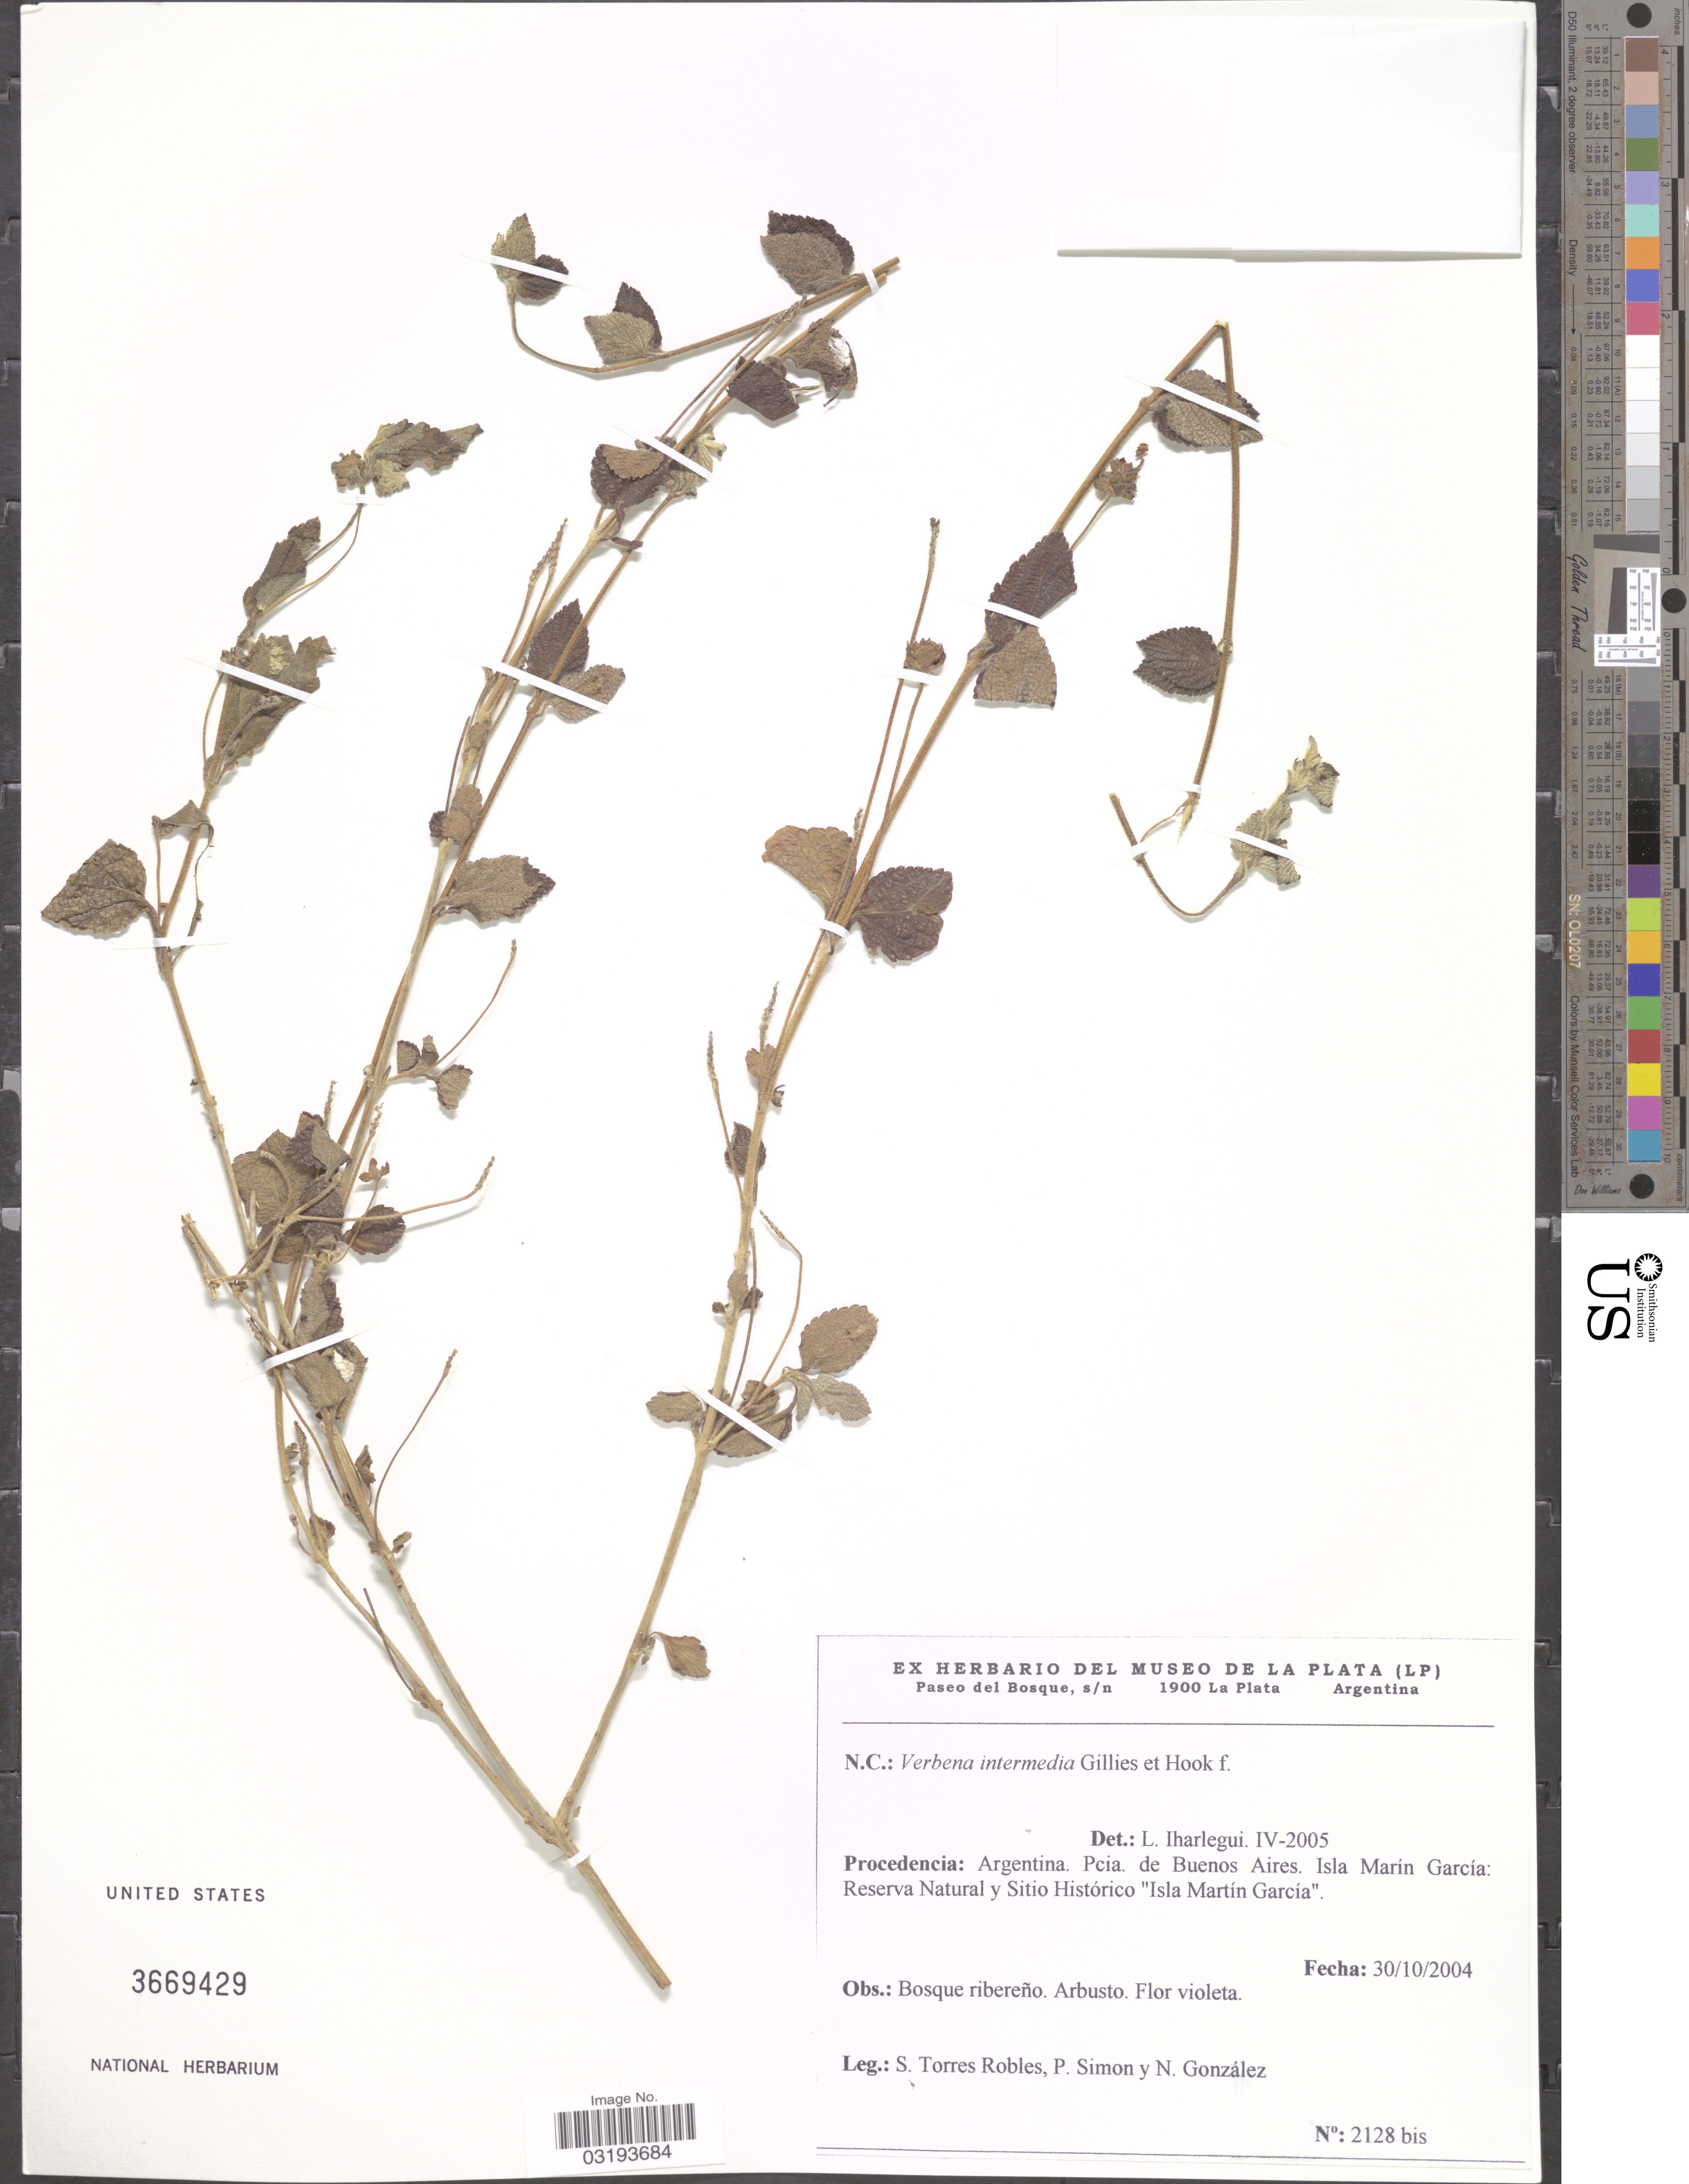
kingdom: Plantae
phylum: Tracheophyta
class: Magnoliopsida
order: Lamiales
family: Verbenaceae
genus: Verbena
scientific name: Verbena intermedia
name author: Gillies & Hook.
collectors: S. Torres Robles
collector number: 2128bis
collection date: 2004-10-30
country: Argentina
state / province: Buenos Aires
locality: Procedencia: Argentina. Pcia. de Buenos Aires. Isla Marín García: Reserva Natural y Sitio Histórico "Isla Martín García".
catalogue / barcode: US 3669429